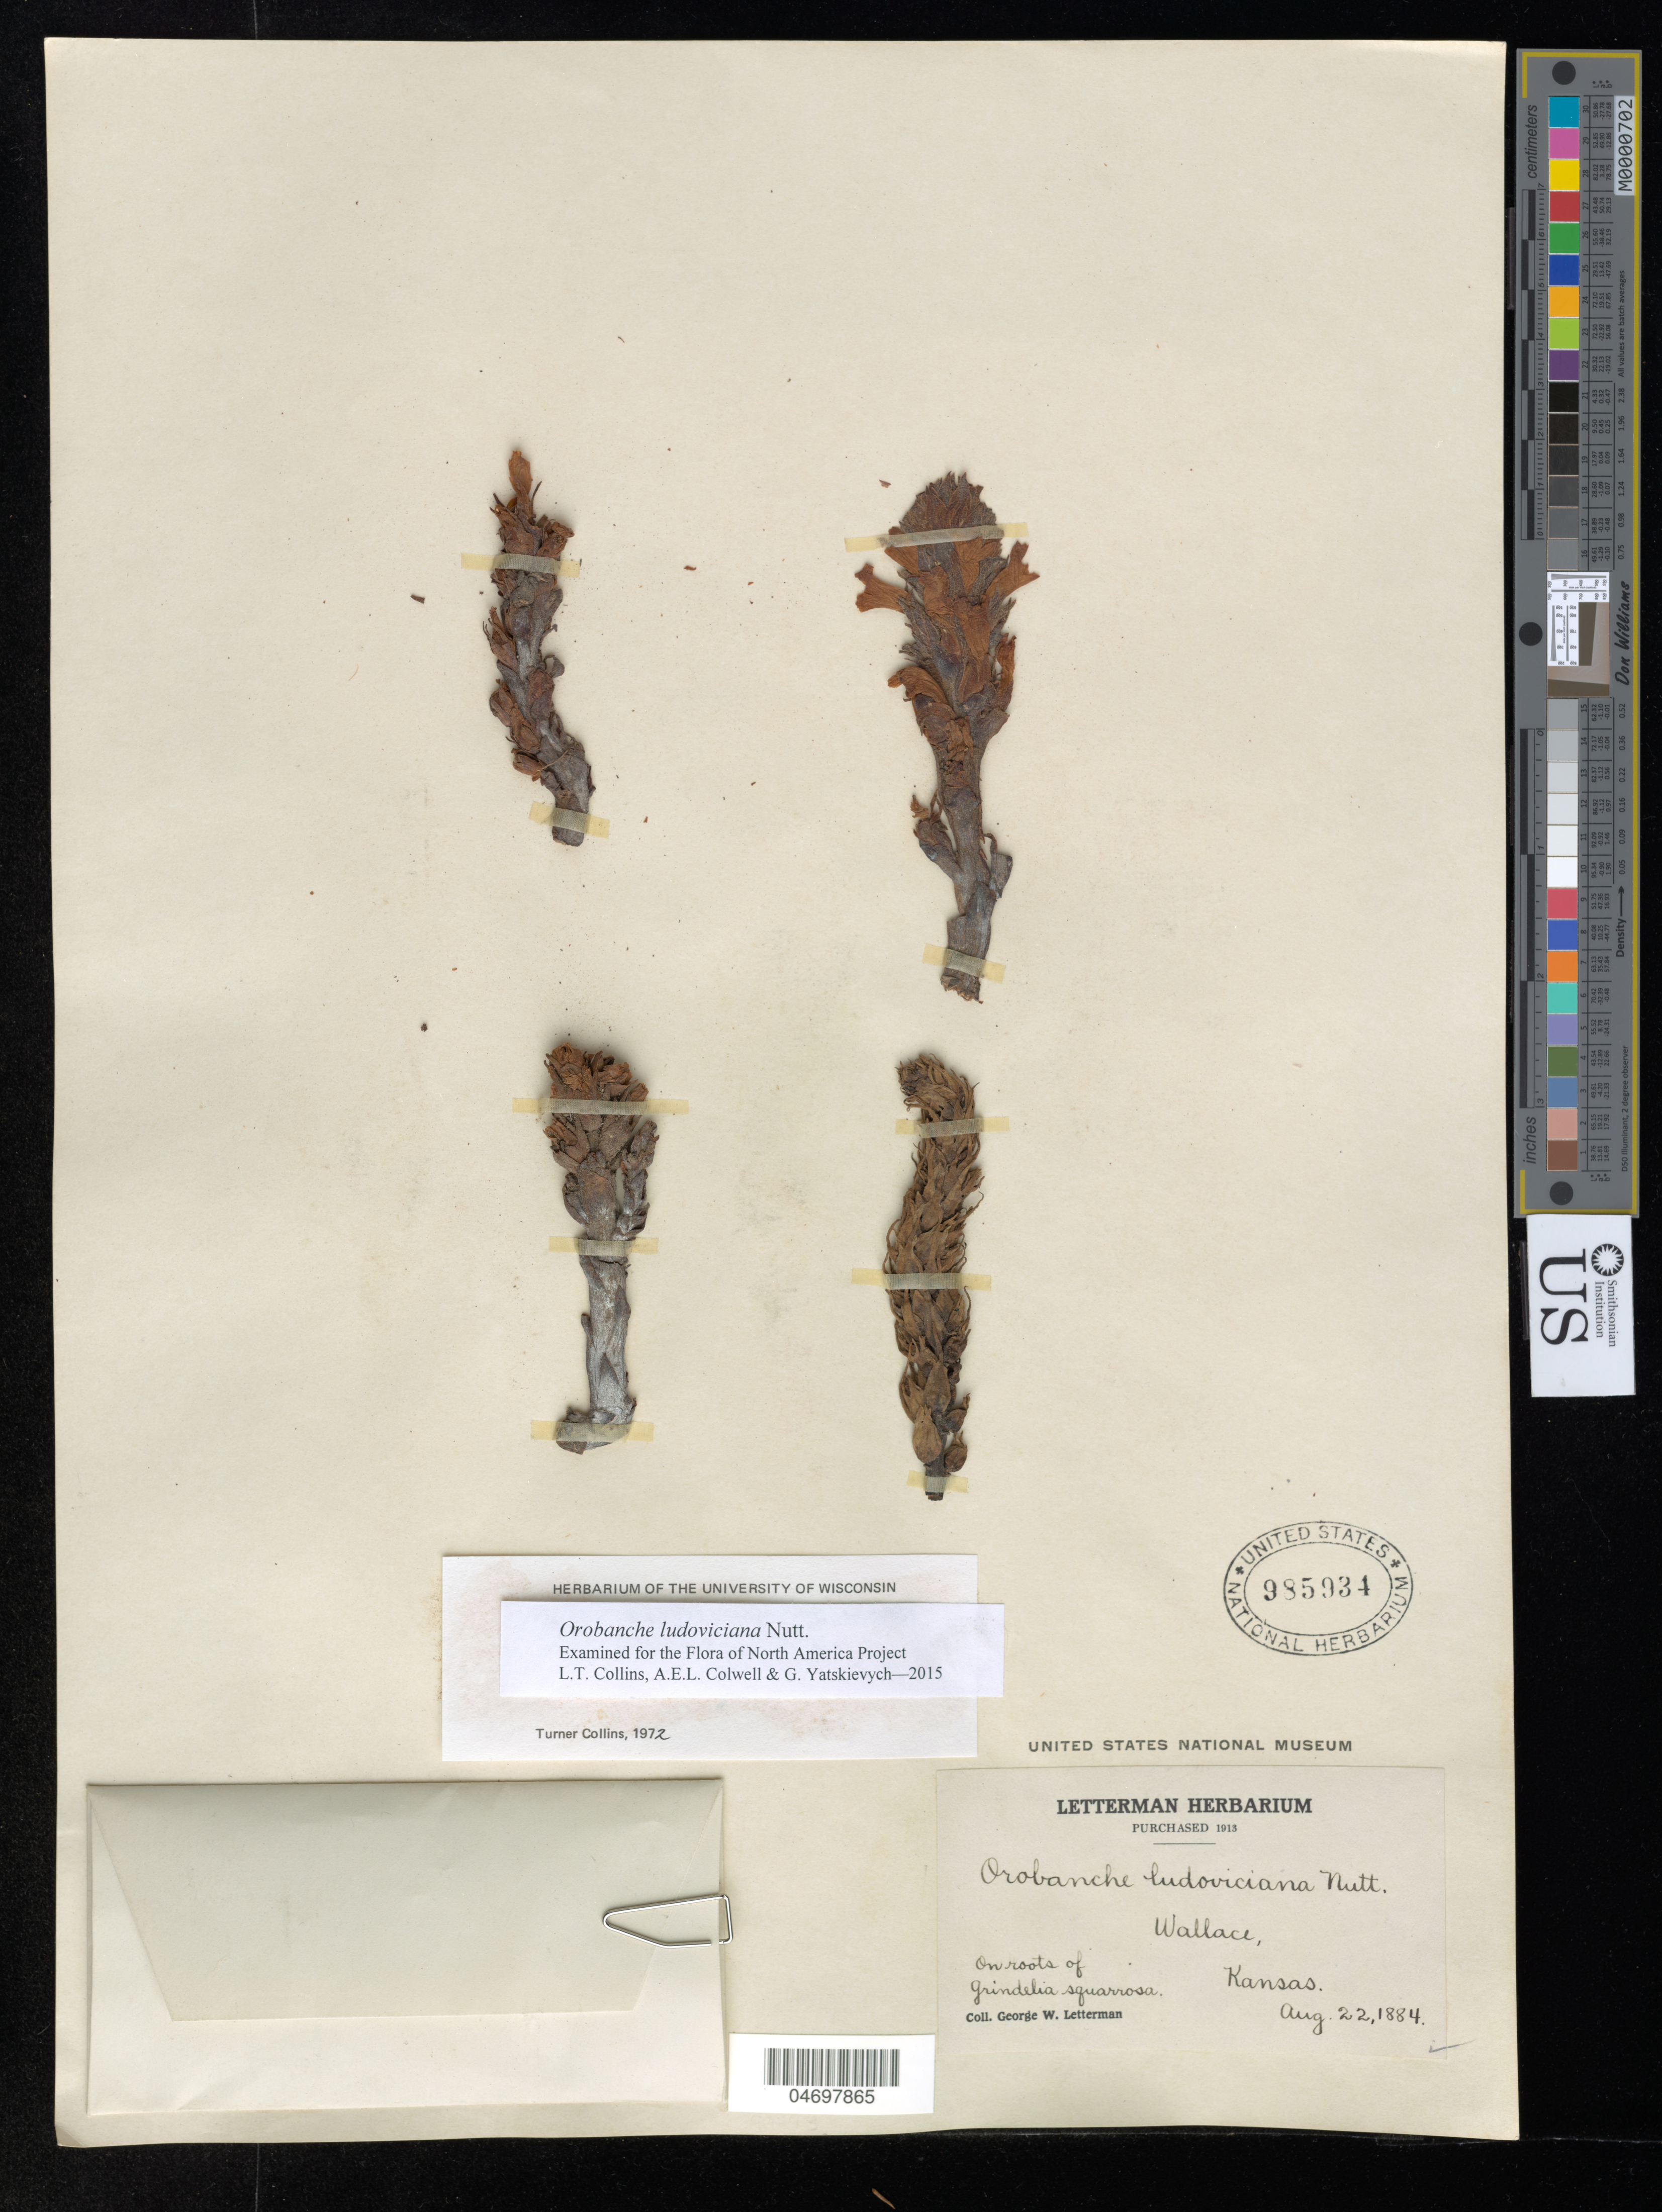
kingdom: Plantae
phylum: Tracheophyta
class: Magnoliopsida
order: Lamiales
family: Orobanchaceae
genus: Orobanche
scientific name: Orobanche ludoviciana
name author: Nutt.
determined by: Collins, L. T.; Colwell, A. E.; Yatskievych, G. A.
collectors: G. W. Letterman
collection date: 1884-08-22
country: United States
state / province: Kansas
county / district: Wallace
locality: Wallace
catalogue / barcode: US 985934